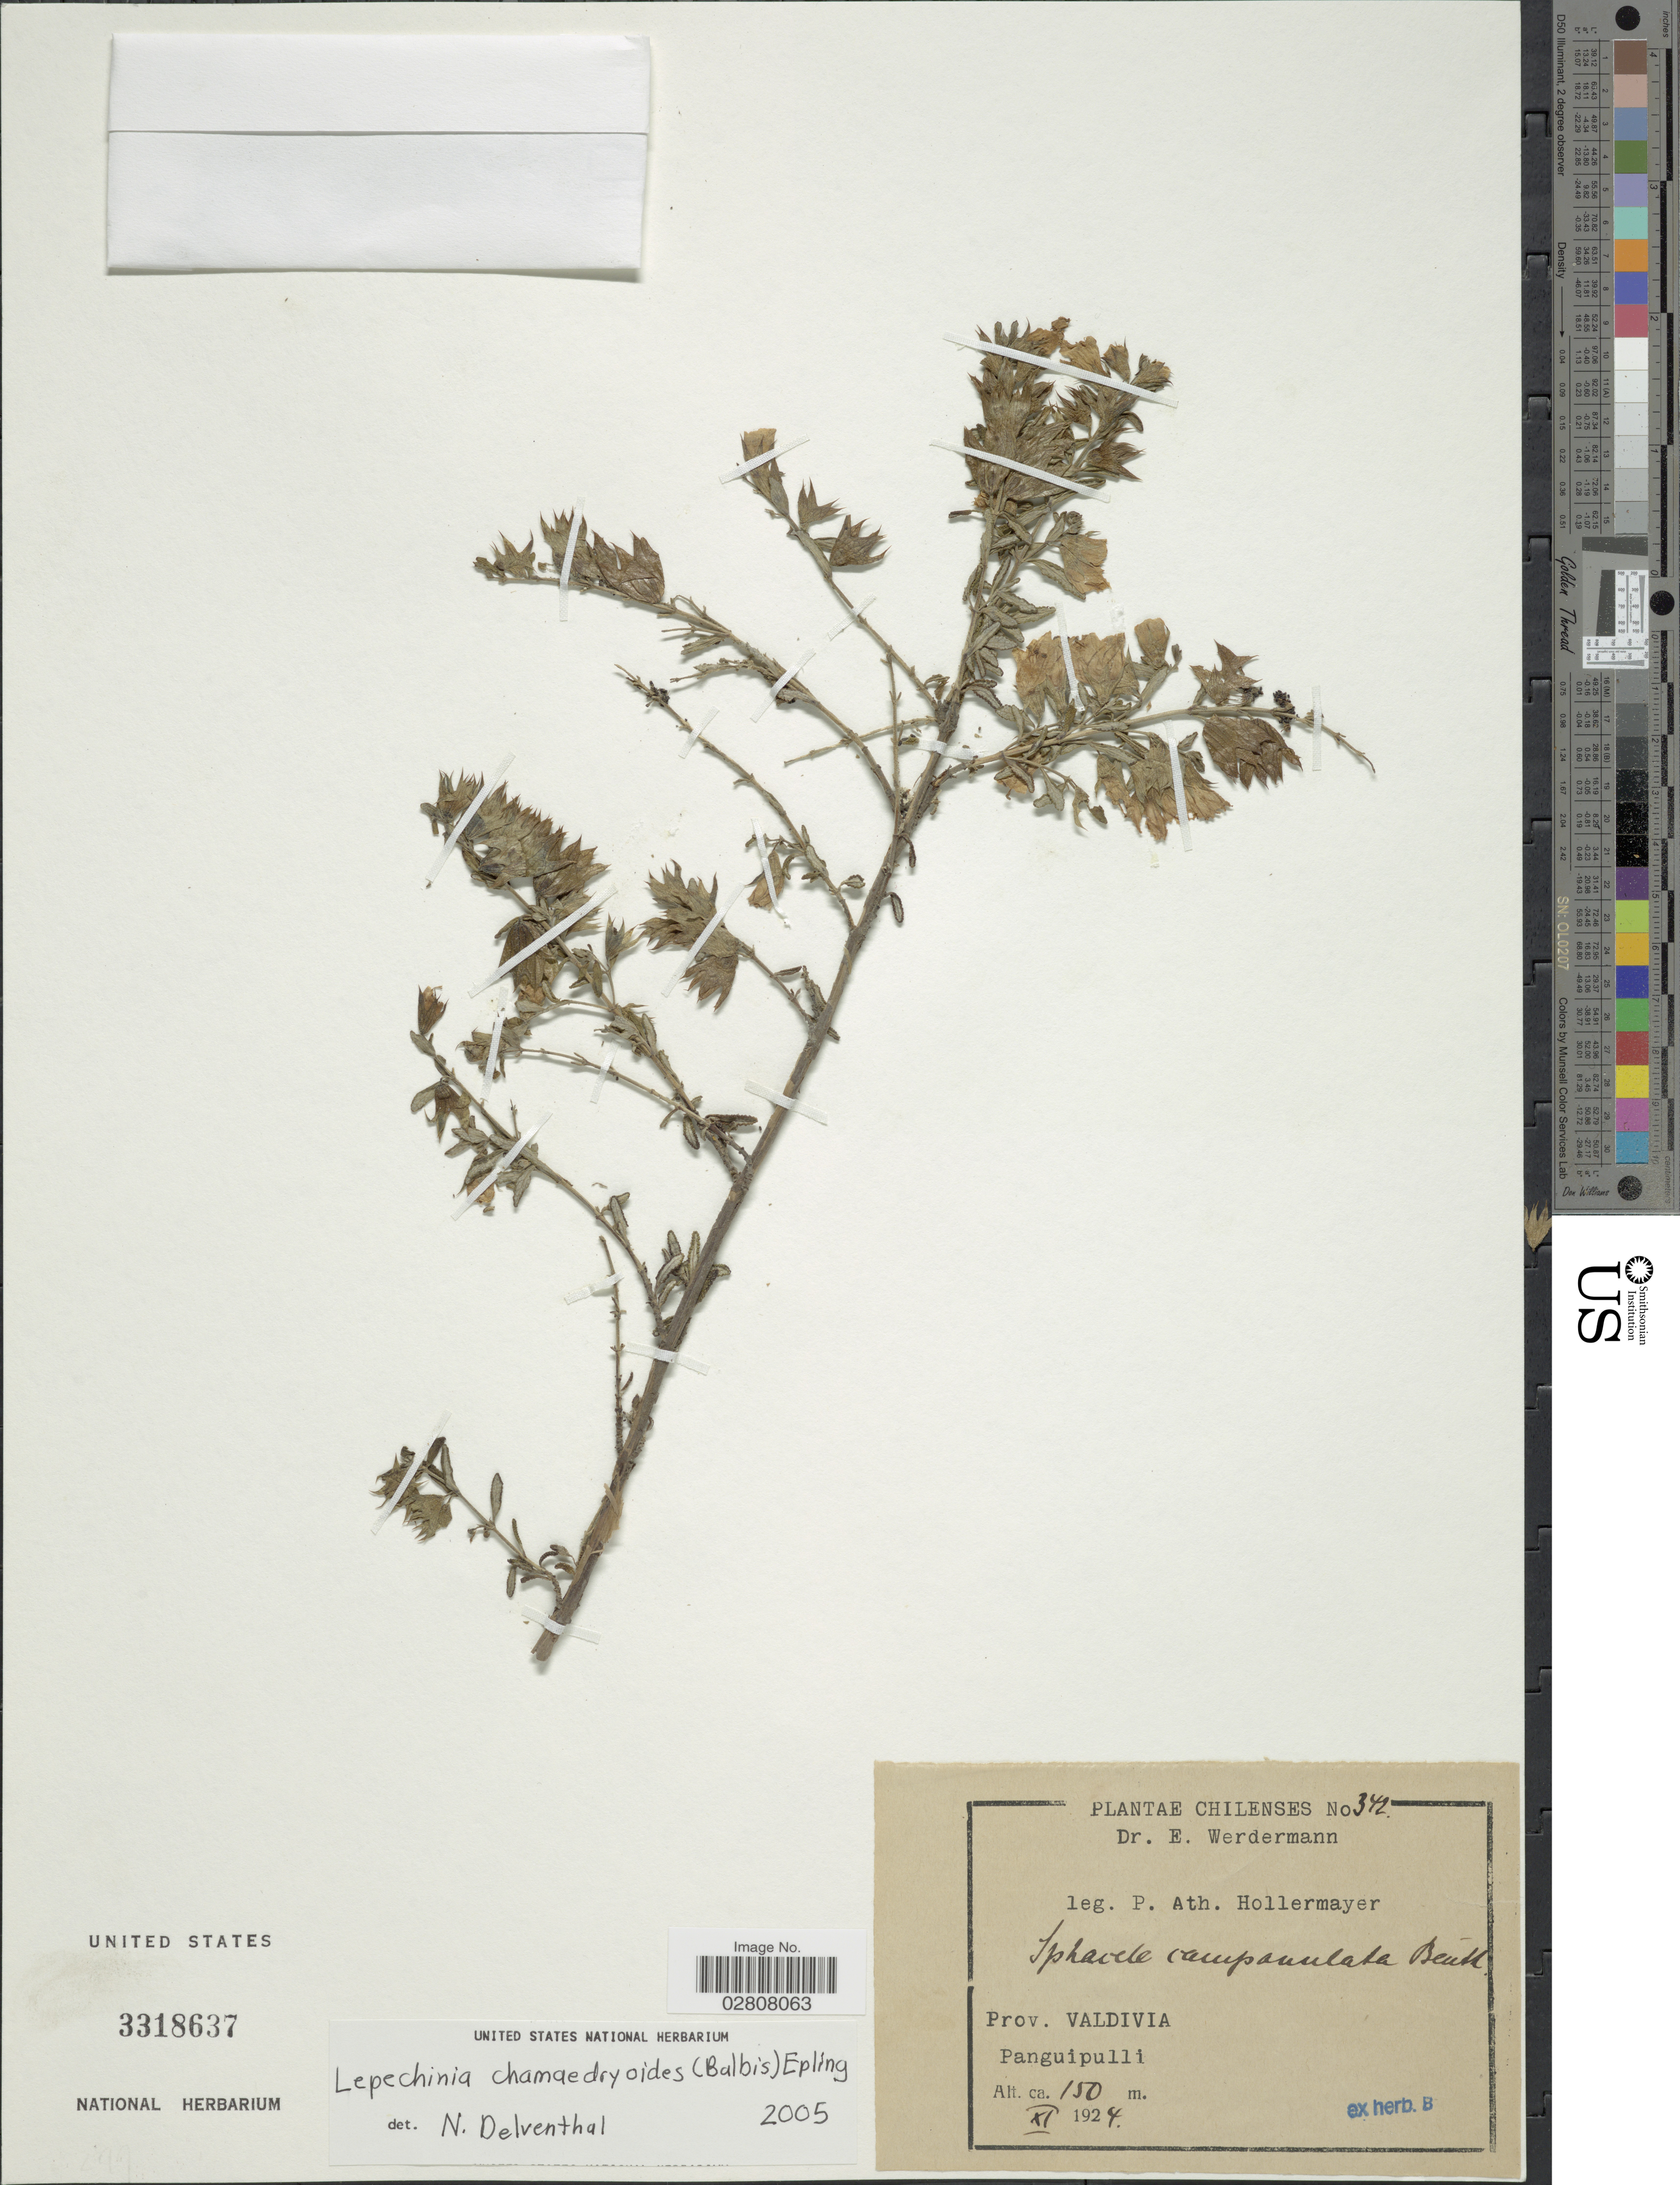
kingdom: Plantae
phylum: Tracheophyta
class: Magnoliopsida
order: Lamiales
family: Lamiaceae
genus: Lepechinia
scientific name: Lepechinia chamaedryoides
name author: (Balb.) Epling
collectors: P. Hollermayer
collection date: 1924-11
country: Chile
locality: Prov. Valdivia. Panguipulli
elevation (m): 150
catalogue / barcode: US 3318637